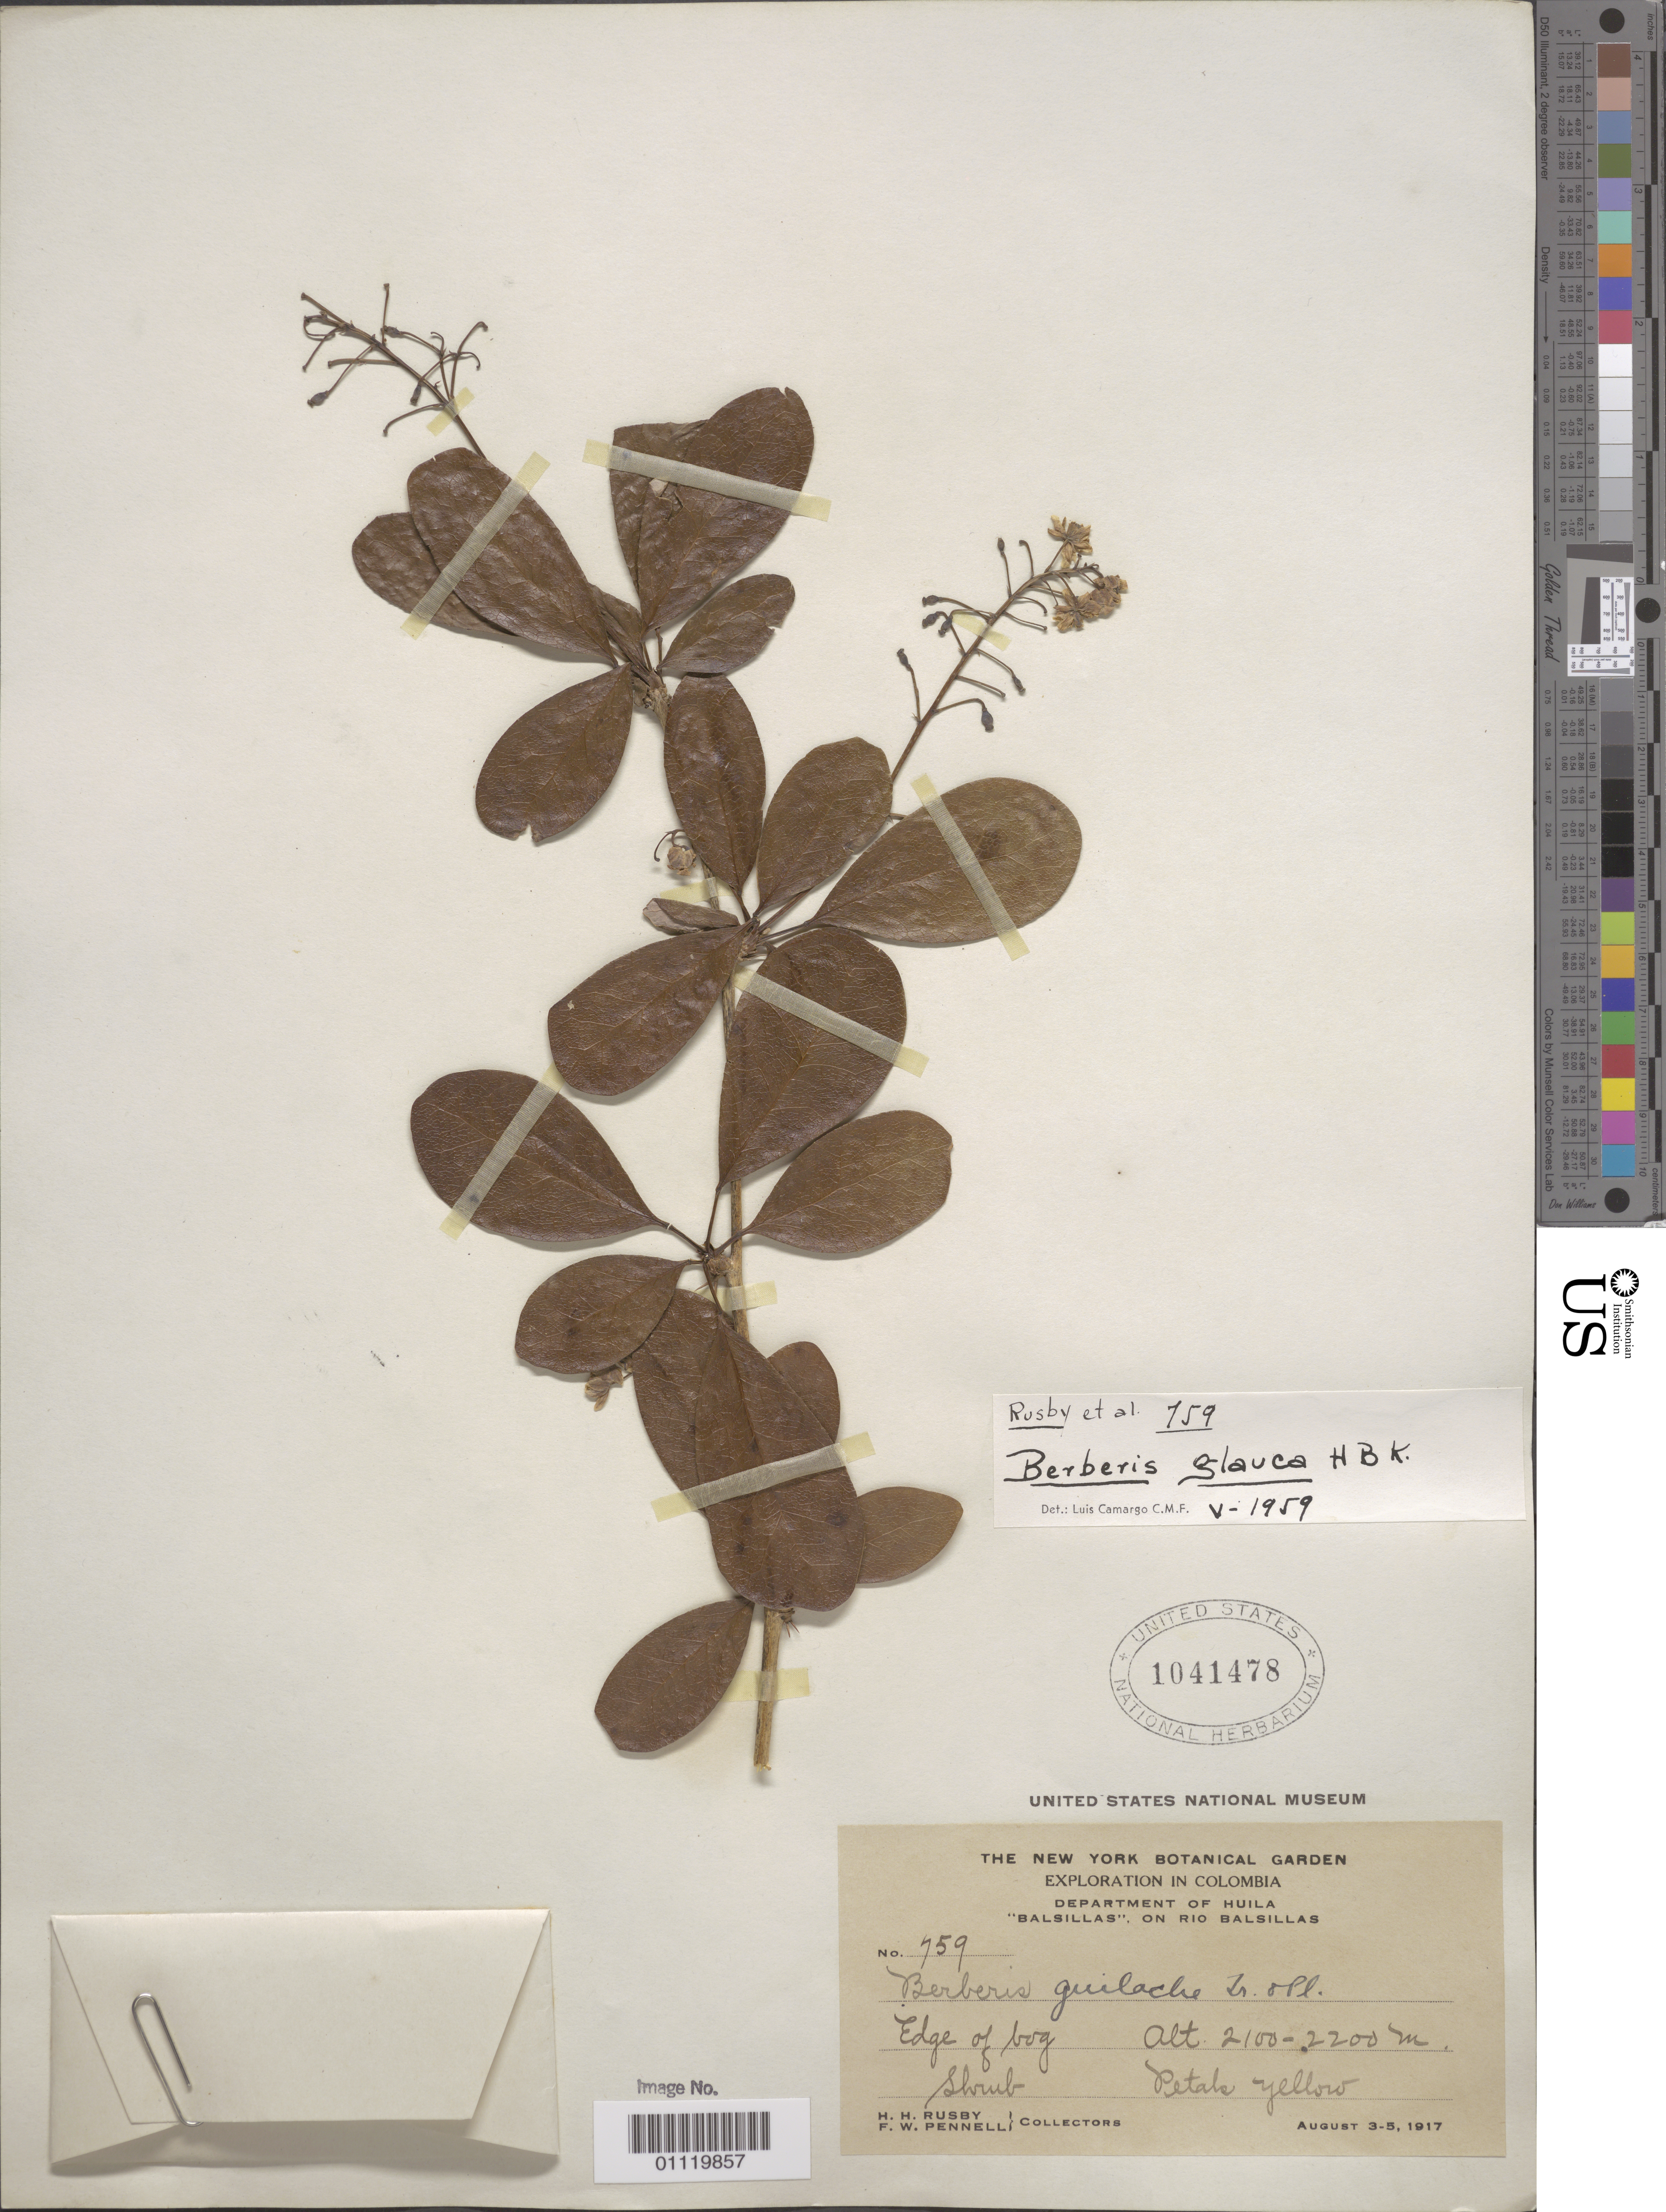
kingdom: Plantae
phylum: Tracheophyta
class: Magnoliopsida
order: Ranunculales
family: Berberidaceae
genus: Berberis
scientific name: Berberis glauca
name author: Kunth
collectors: H. H. Rusby & F. W. Pennell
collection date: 1917-08-03/1917-08-05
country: Colombia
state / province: Huila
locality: "Balsillas" on Rio Balsillas. Edge of bog.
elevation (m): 2100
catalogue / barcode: US 1041478